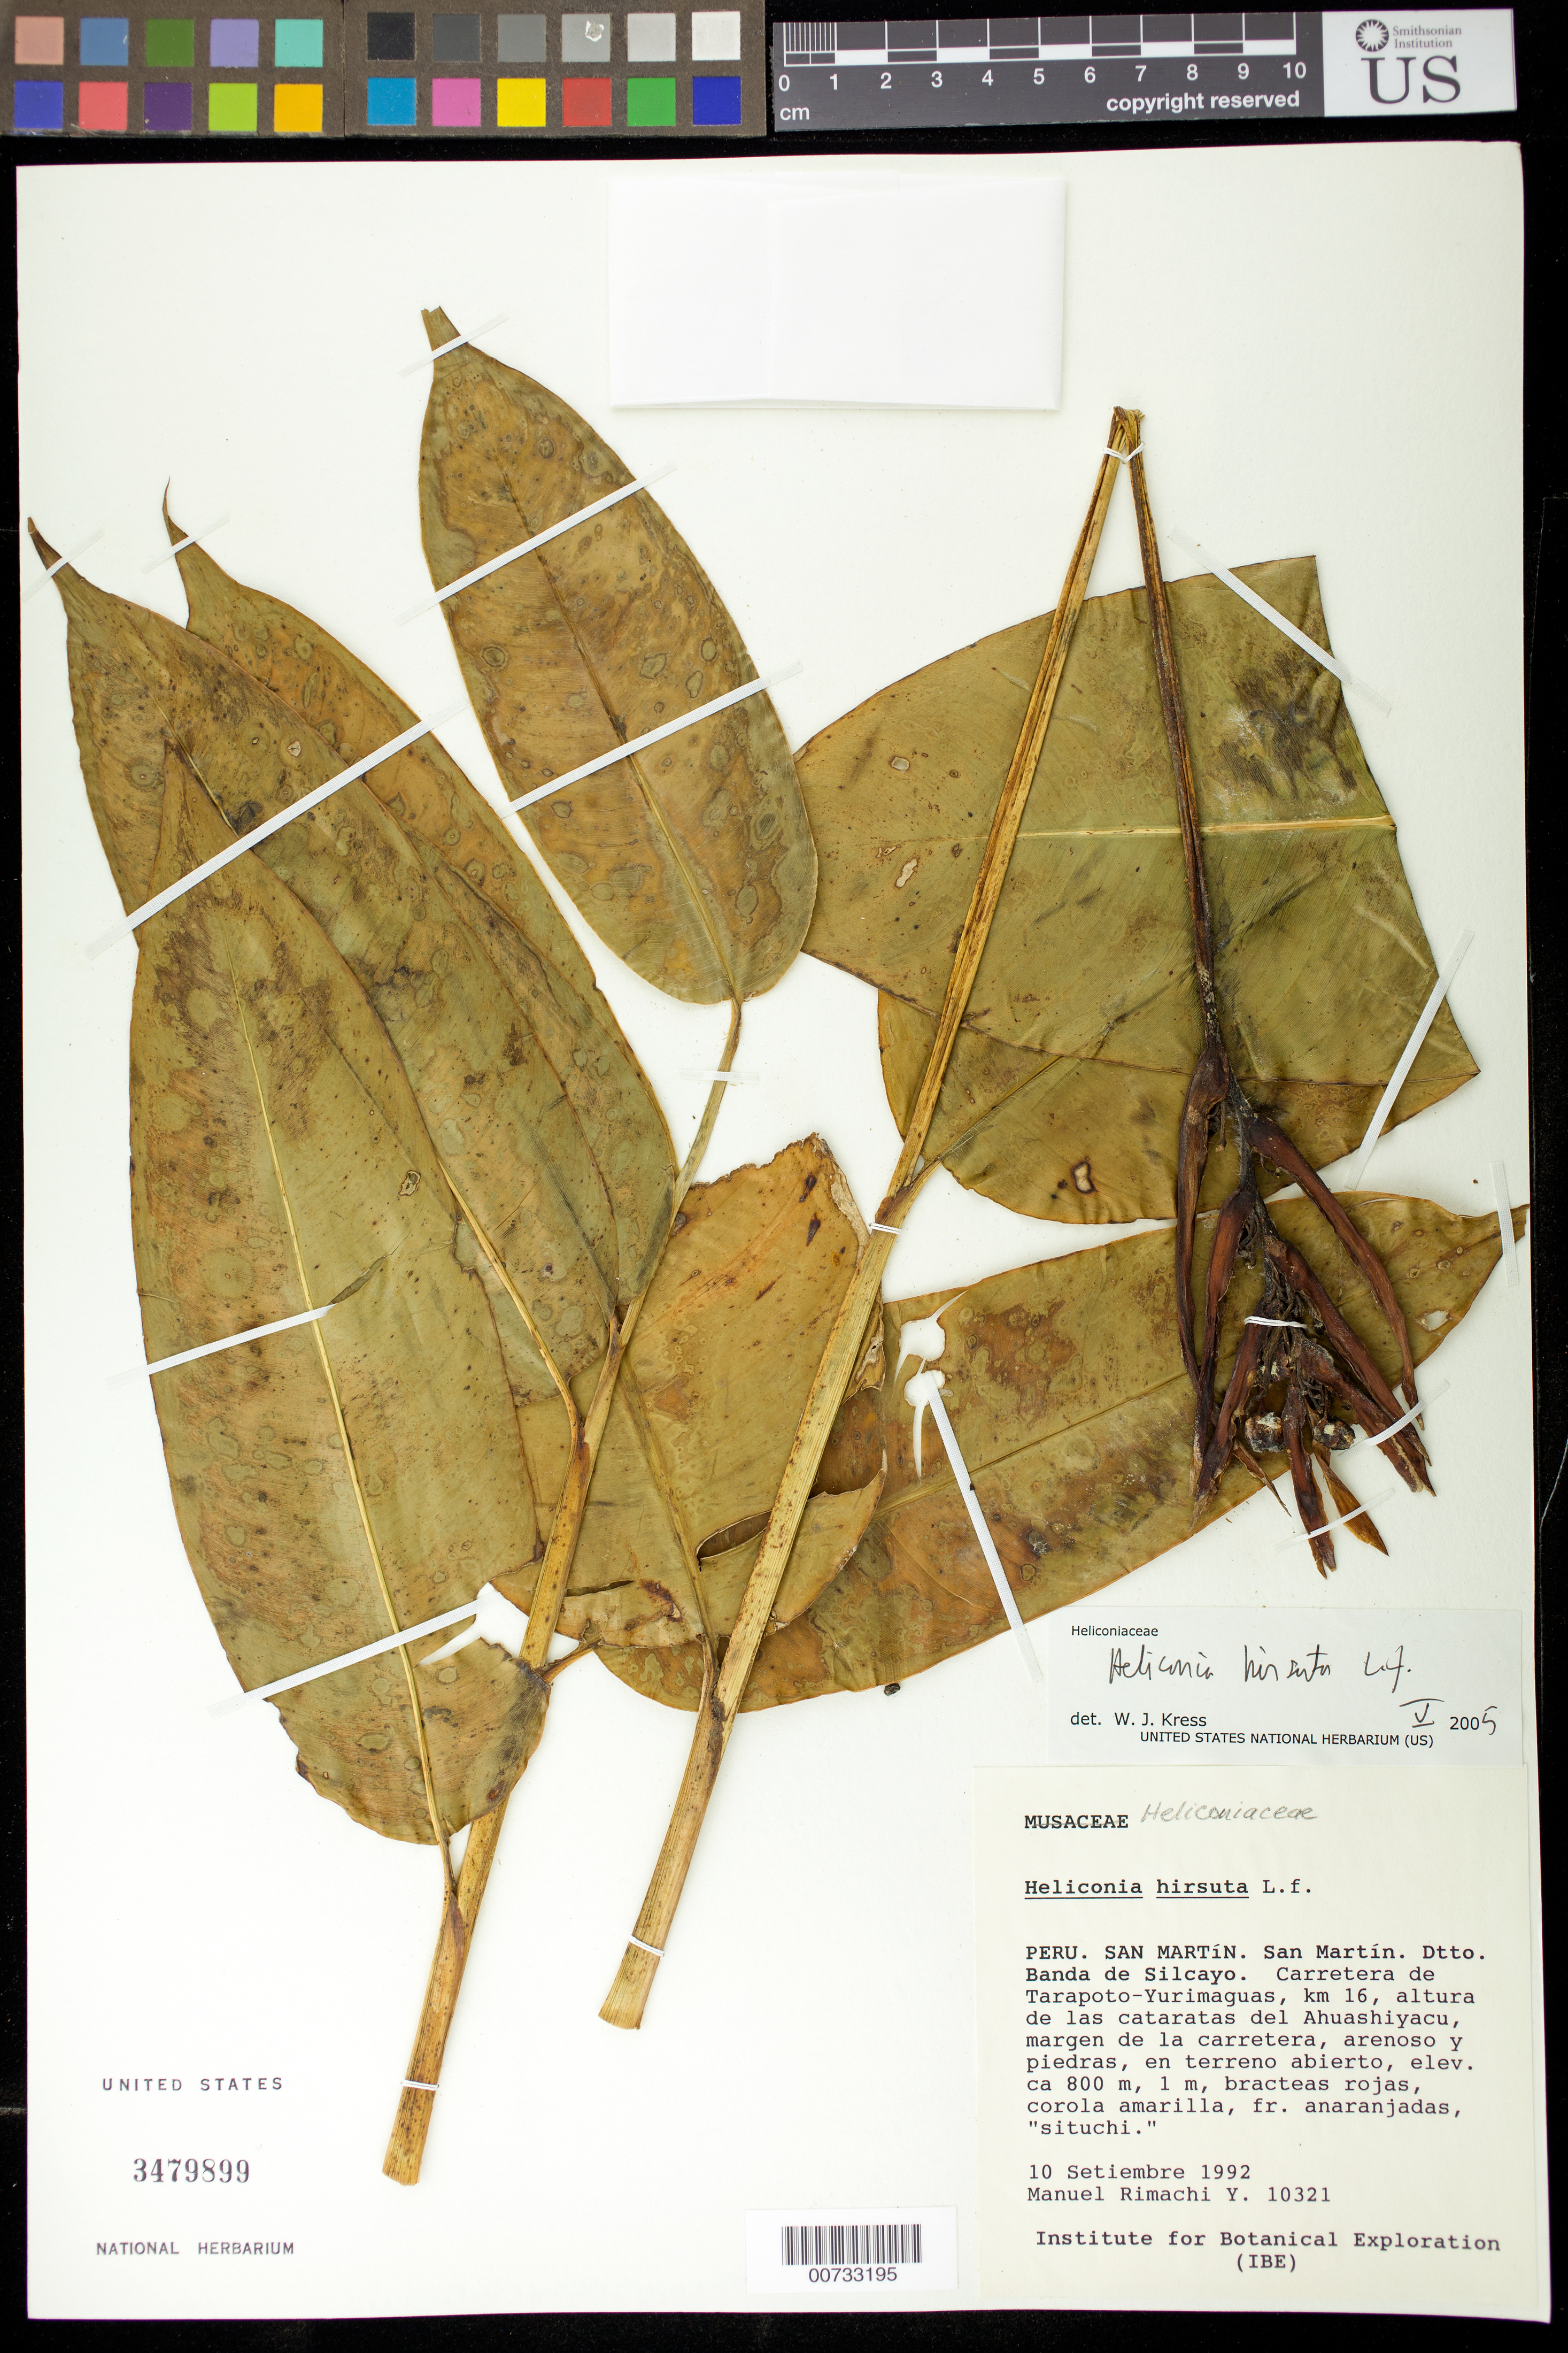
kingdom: Plantae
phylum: Tracheophyta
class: Liliopsida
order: Zingiberales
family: Heliconiaceae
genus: Heliconia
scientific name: Heliconia hirsuta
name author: L. f.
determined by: Kress, W. J., (US), Smithsonian Institution - National Museum of Natural History (UNITED STATES)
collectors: M. Rimachi Y.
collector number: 10321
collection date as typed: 10 Sep 1992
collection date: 1992-09-10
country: Peru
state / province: San Martín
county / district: San Martín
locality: Carretera de Tarapoto-Yurimaguas, km 16, altura de las cataratas, arenoso ye pedras, en terreno abierto. Banda de Shilcayo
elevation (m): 800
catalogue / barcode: US 3479899